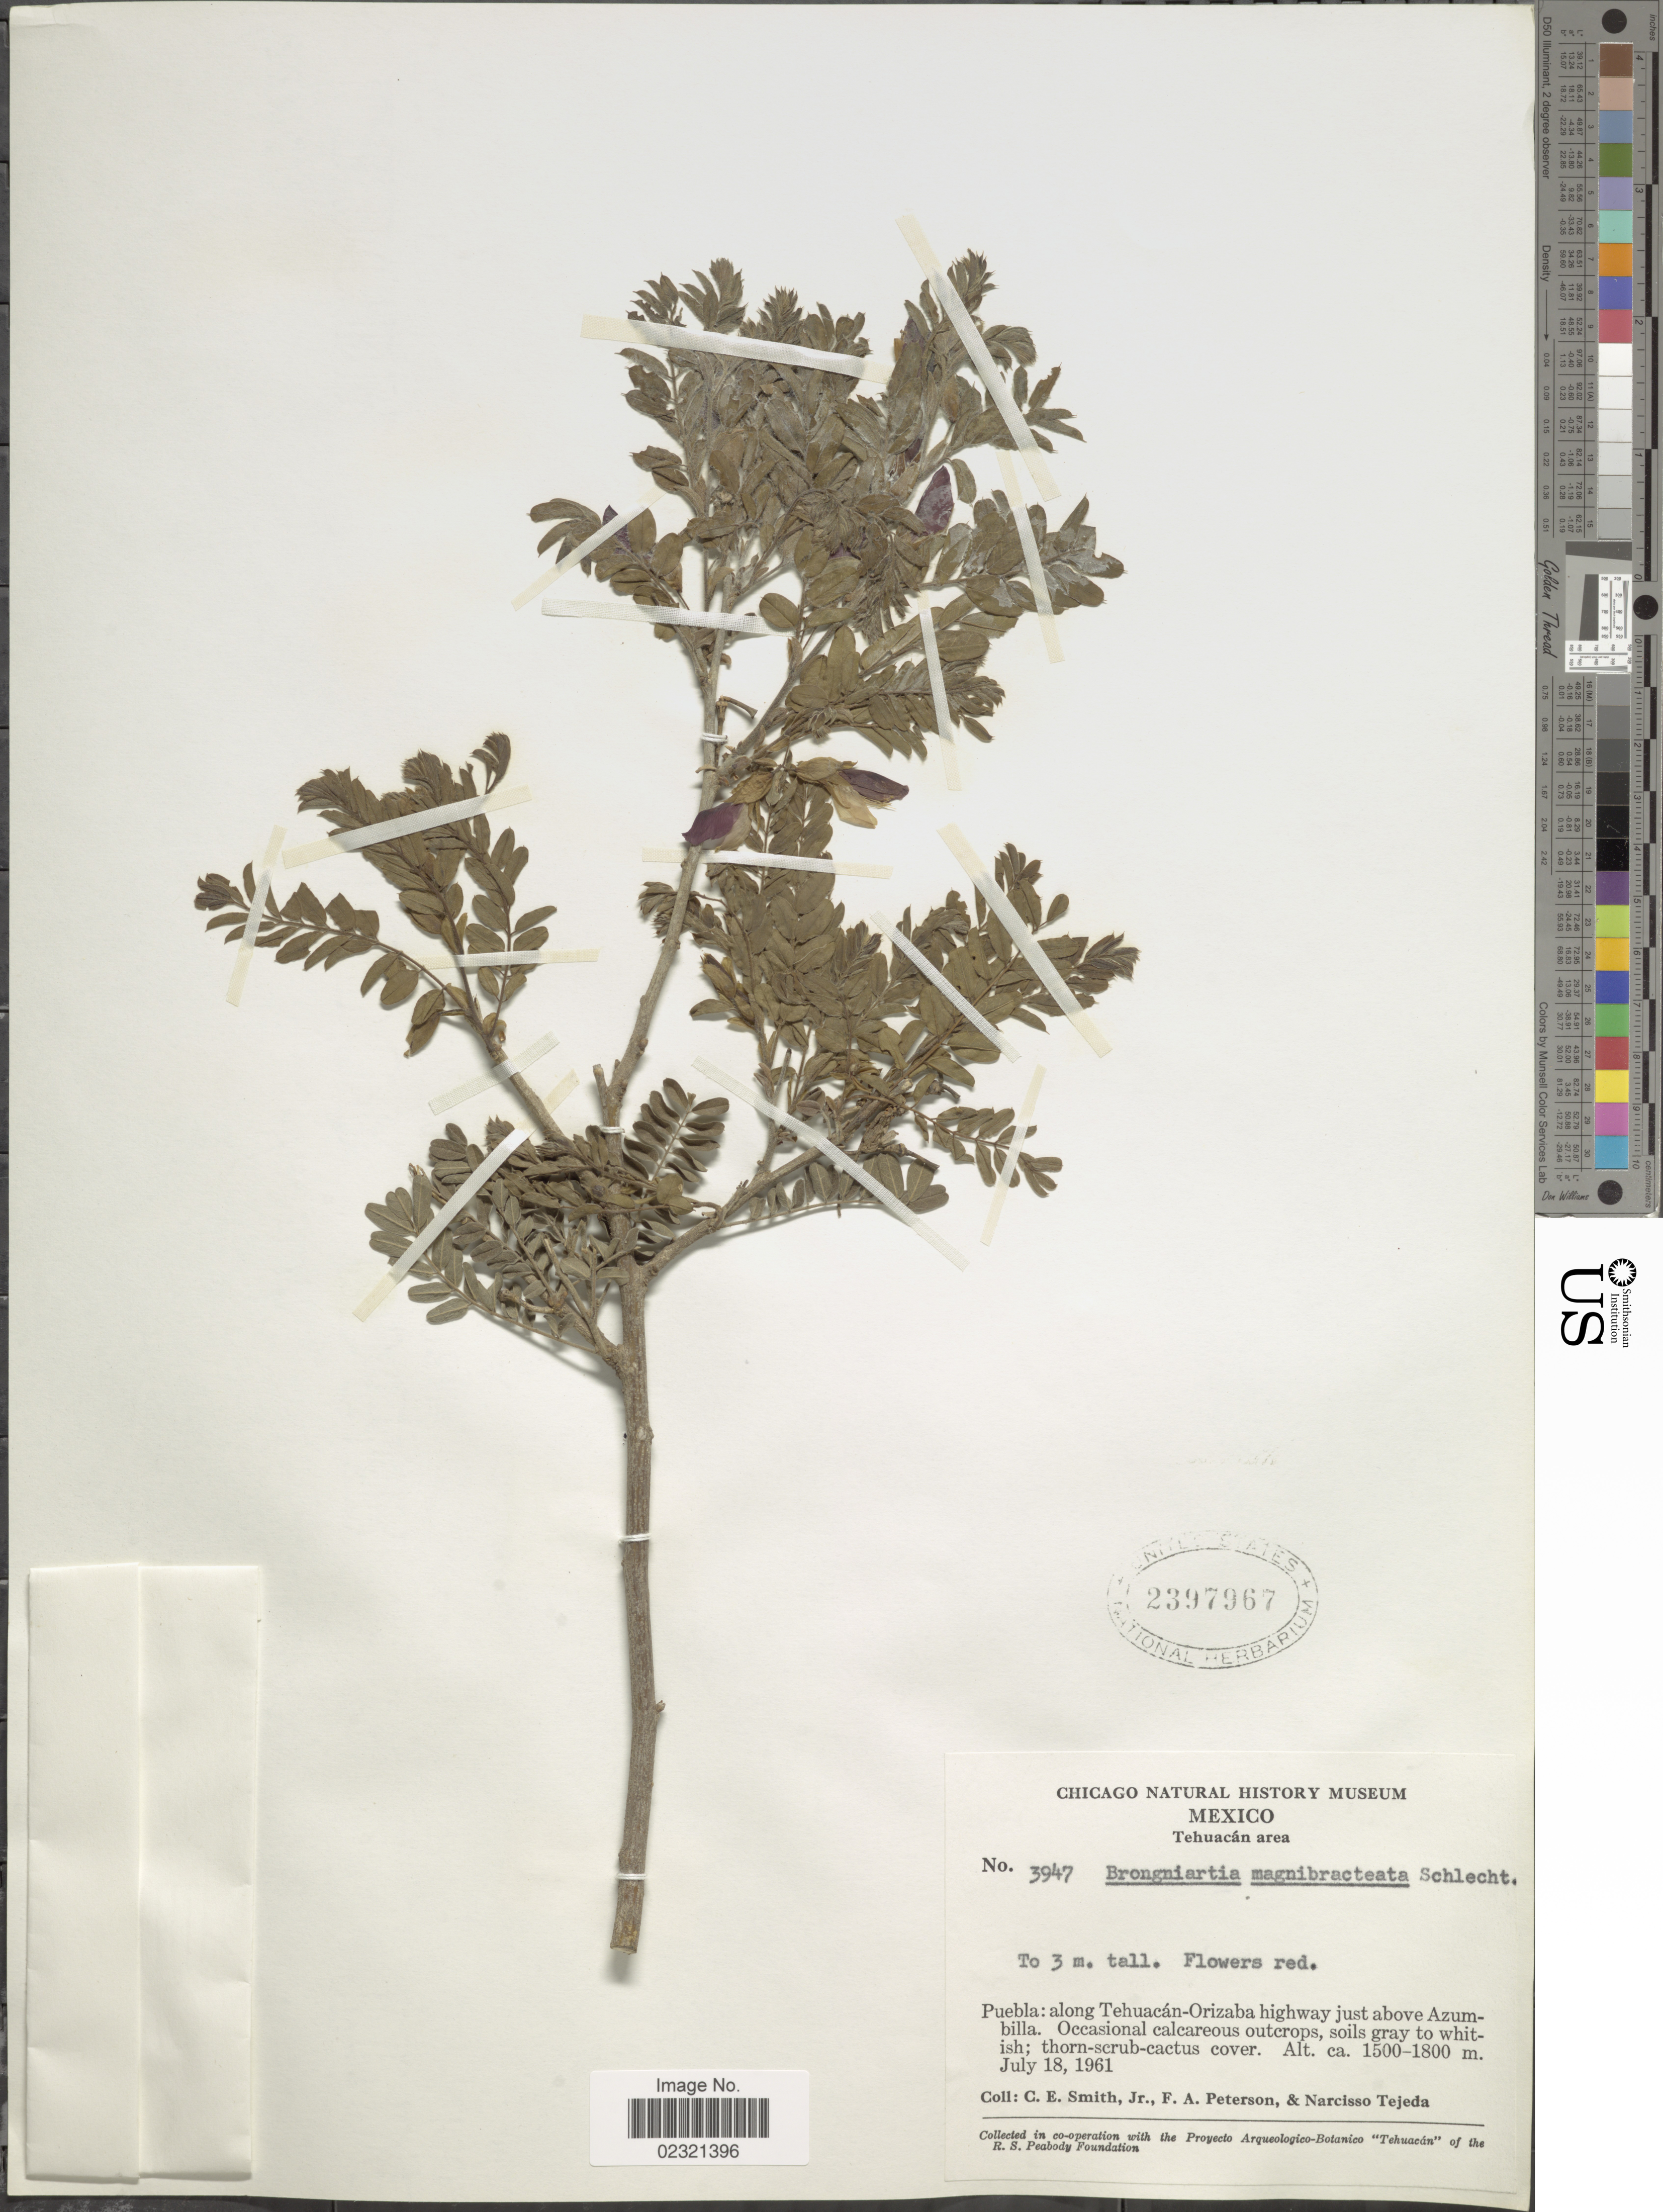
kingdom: Plantae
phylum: Tracheophyta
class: Magnoliopsida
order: Fabales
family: Fabaceae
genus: Brongniartia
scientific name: Brongniartia magnibracteata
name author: Schltdl.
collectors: C. E. Smith Jr., F. A. Peterson & N. Tejeda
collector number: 3947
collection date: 1961-07-18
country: Mexico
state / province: Puebla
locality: Tehuacán area, along Tehuacán-Orizaba highway just above Azumbilla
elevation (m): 1500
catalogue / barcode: US 2397967